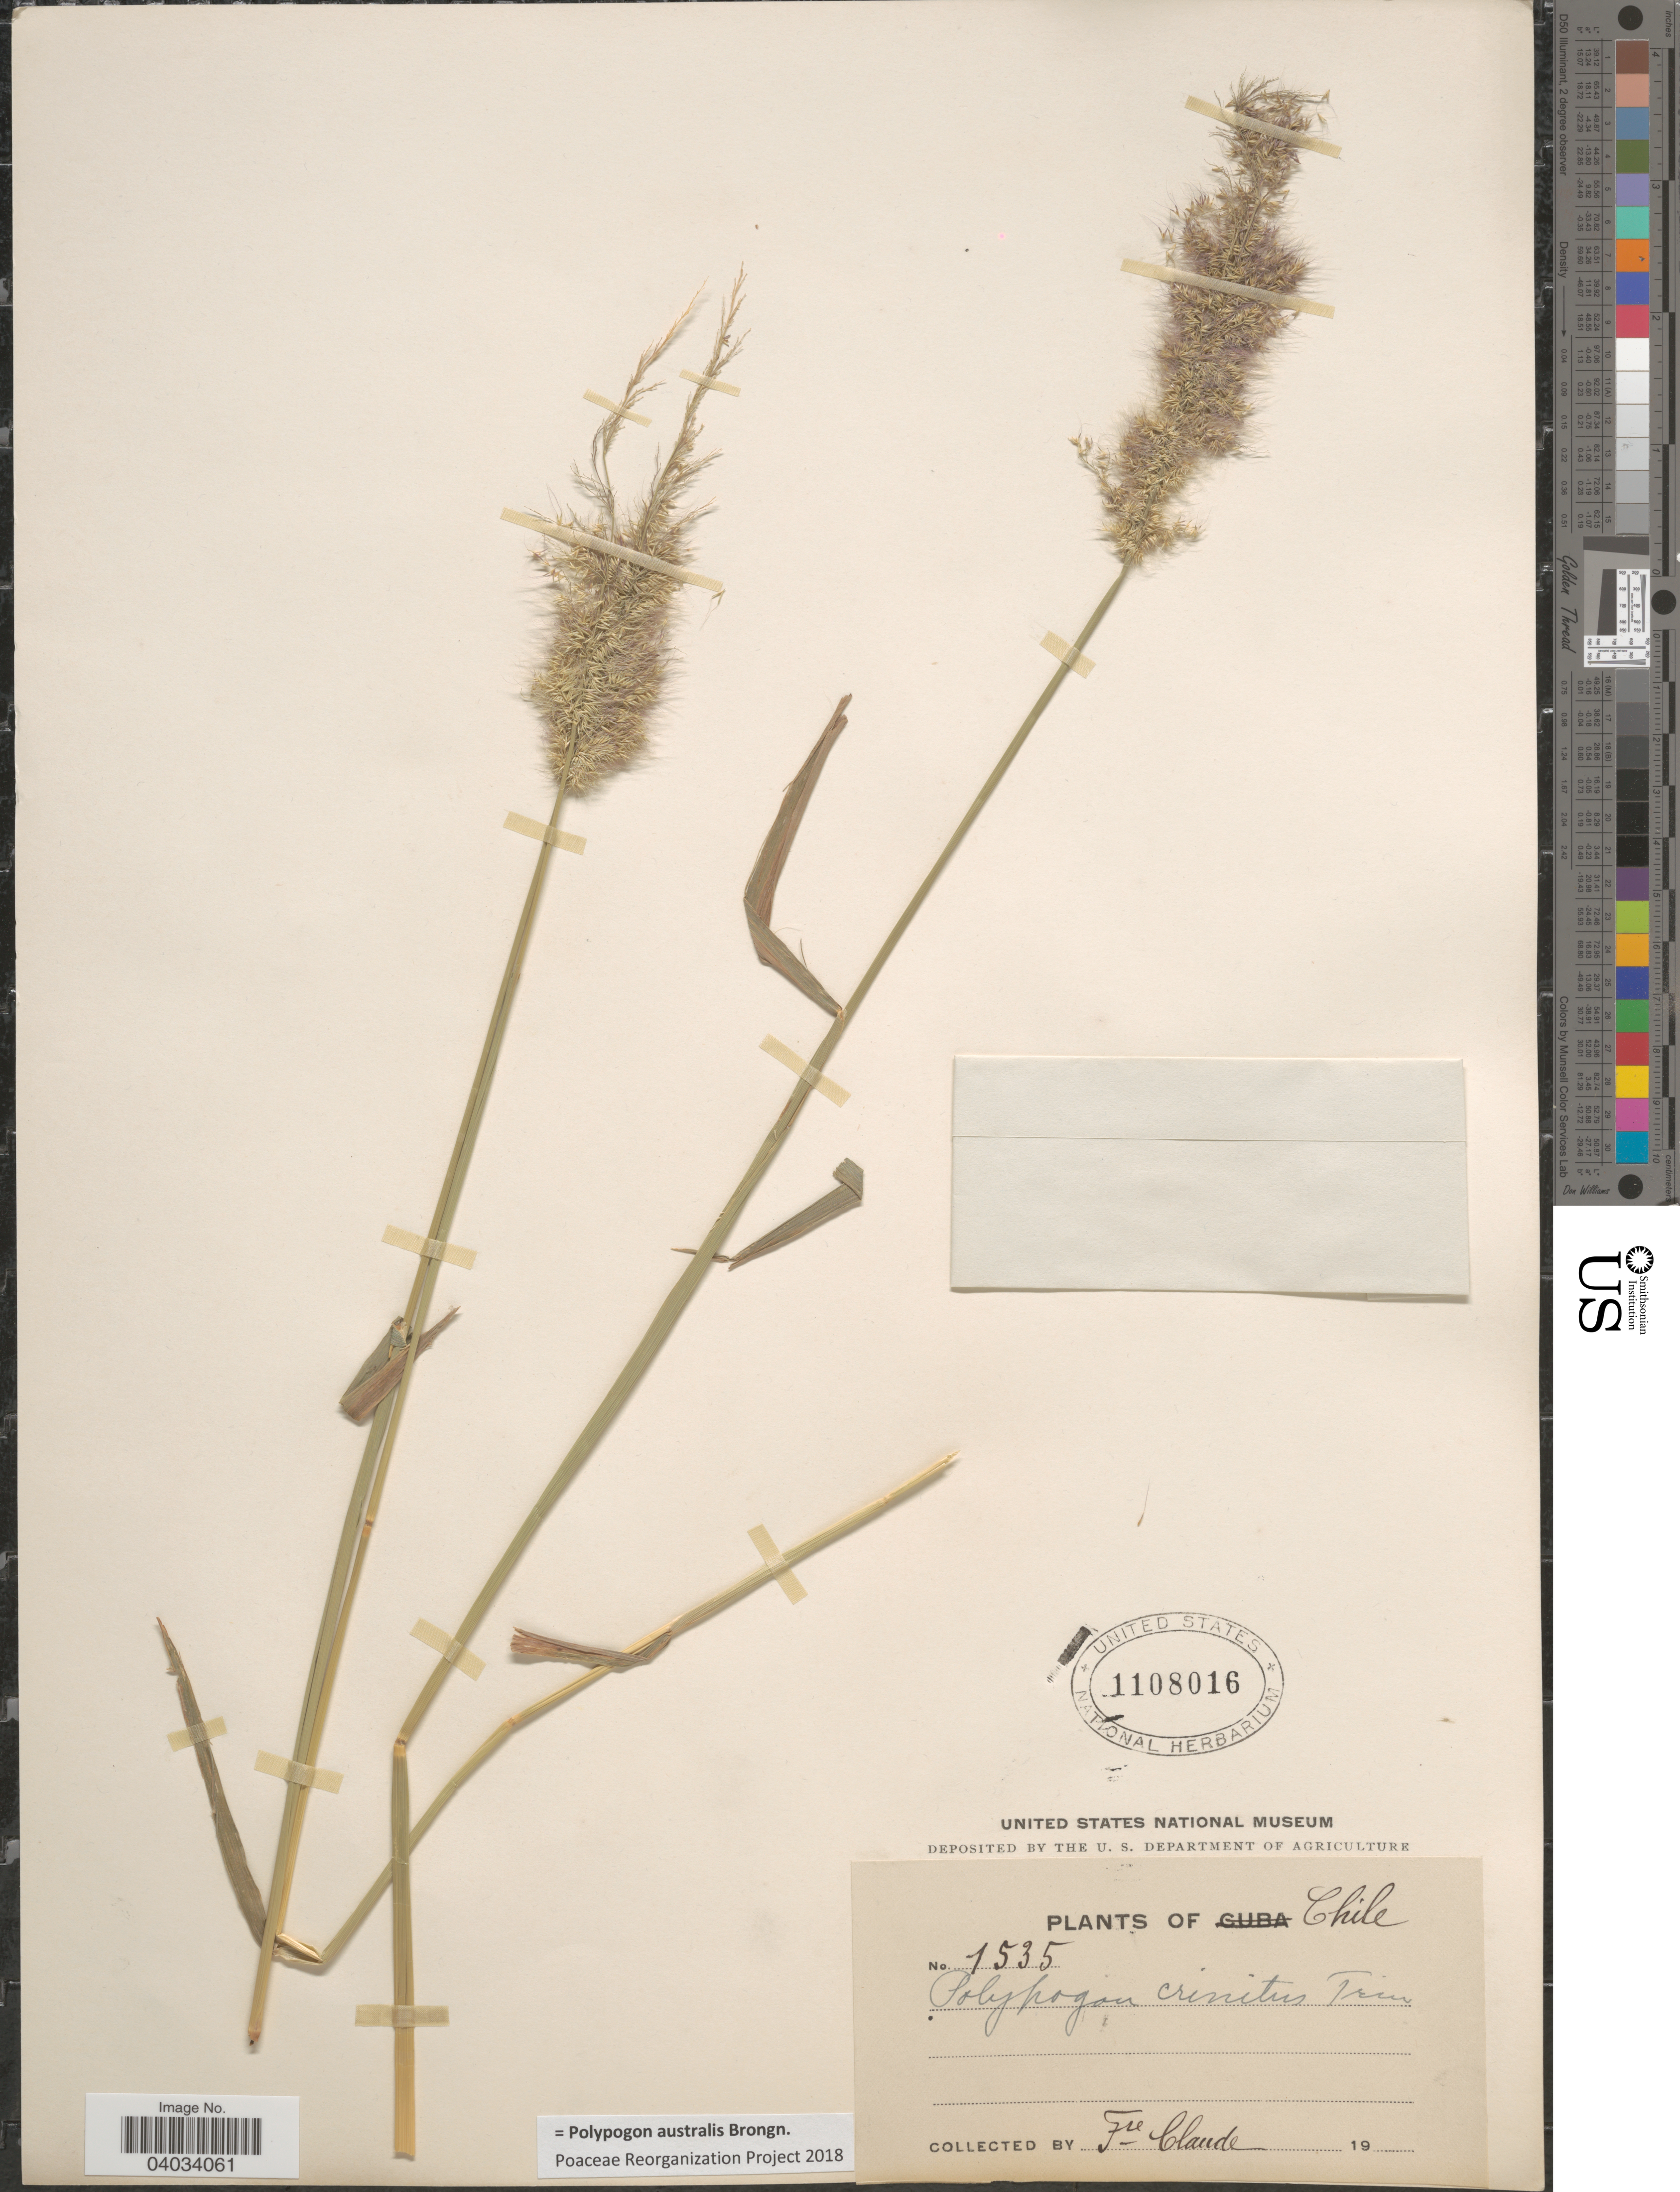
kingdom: Plantae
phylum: Tracheophyta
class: Liliopsida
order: Poales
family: Poaceae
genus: Polypogon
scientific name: Polypogon australis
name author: Brongn.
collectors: Fre. Claude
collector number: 1535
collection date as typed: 19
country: Chile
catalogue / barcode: US 1108016